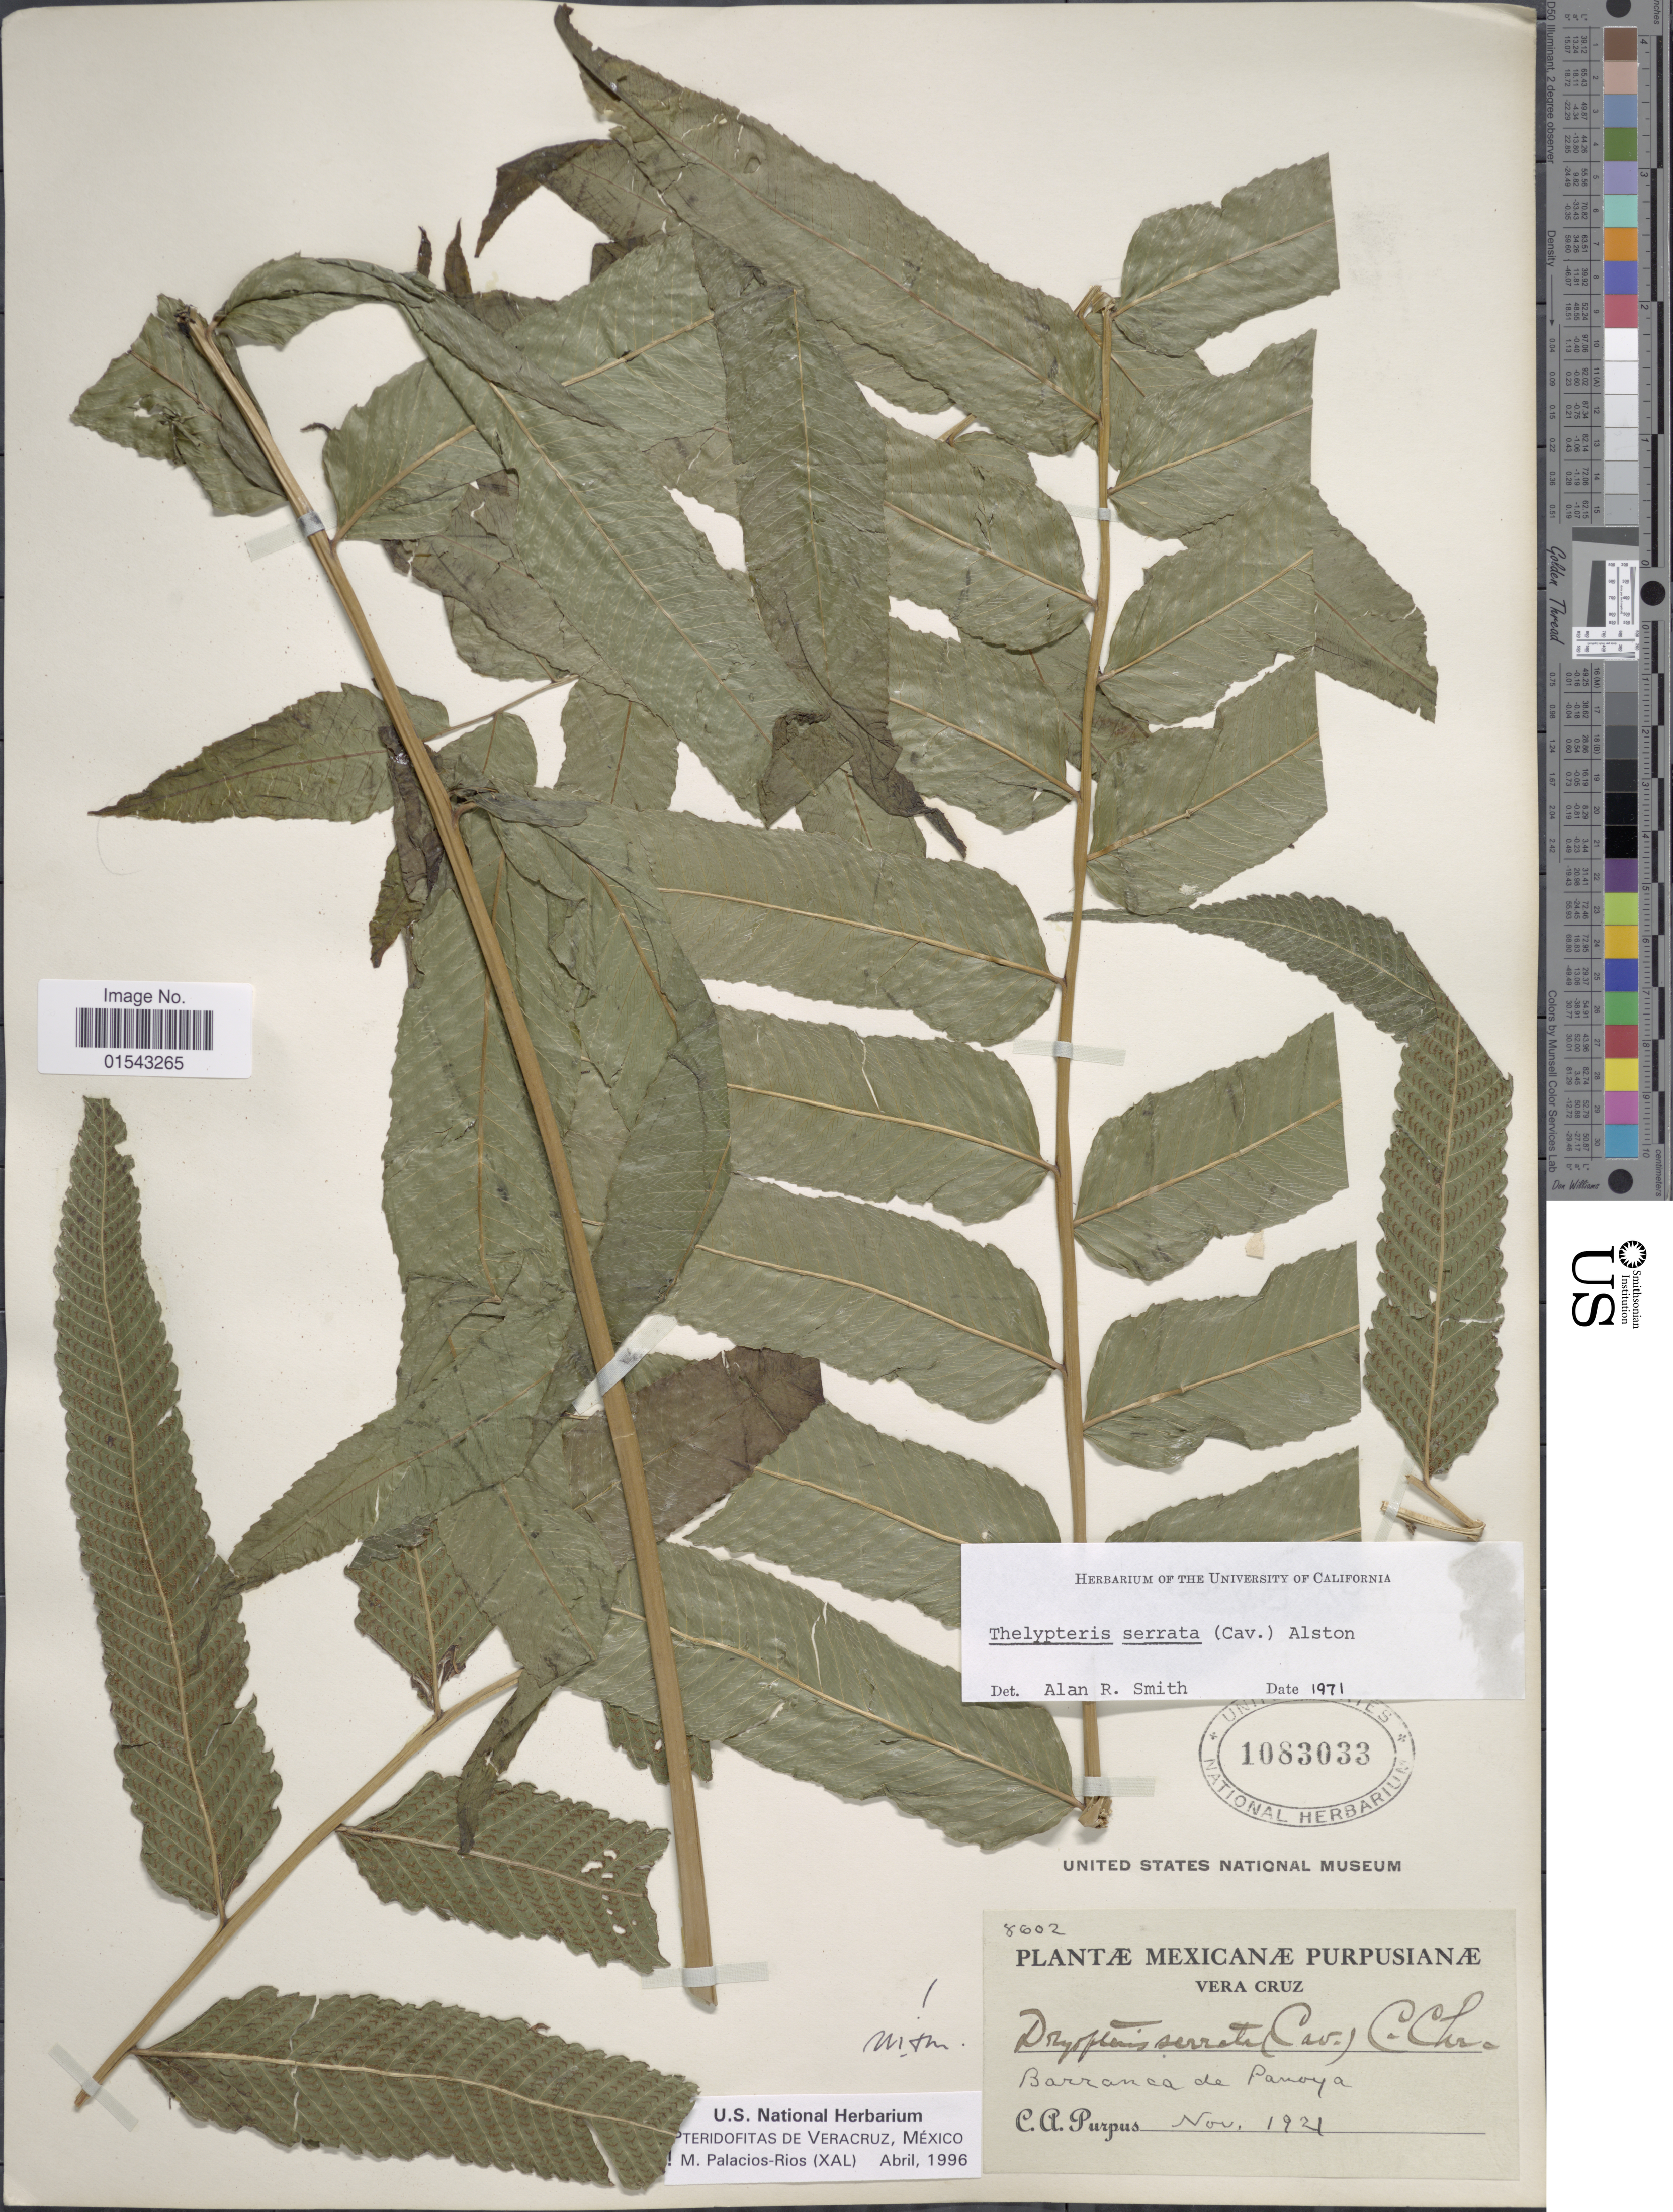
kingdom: Plantae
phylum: Tracheophyta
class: Polypodiopsida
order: Polypodiales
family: Thelypteridaceae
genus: Meniscium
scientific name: Meniscium serratum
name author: Cav.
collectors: C. A. Purpus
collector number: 8602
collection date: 1921-11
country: Mexico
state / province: Veracruz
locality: Mexicanae, Vera Cruz, Barranca de Panoya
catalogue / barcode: US 1083033